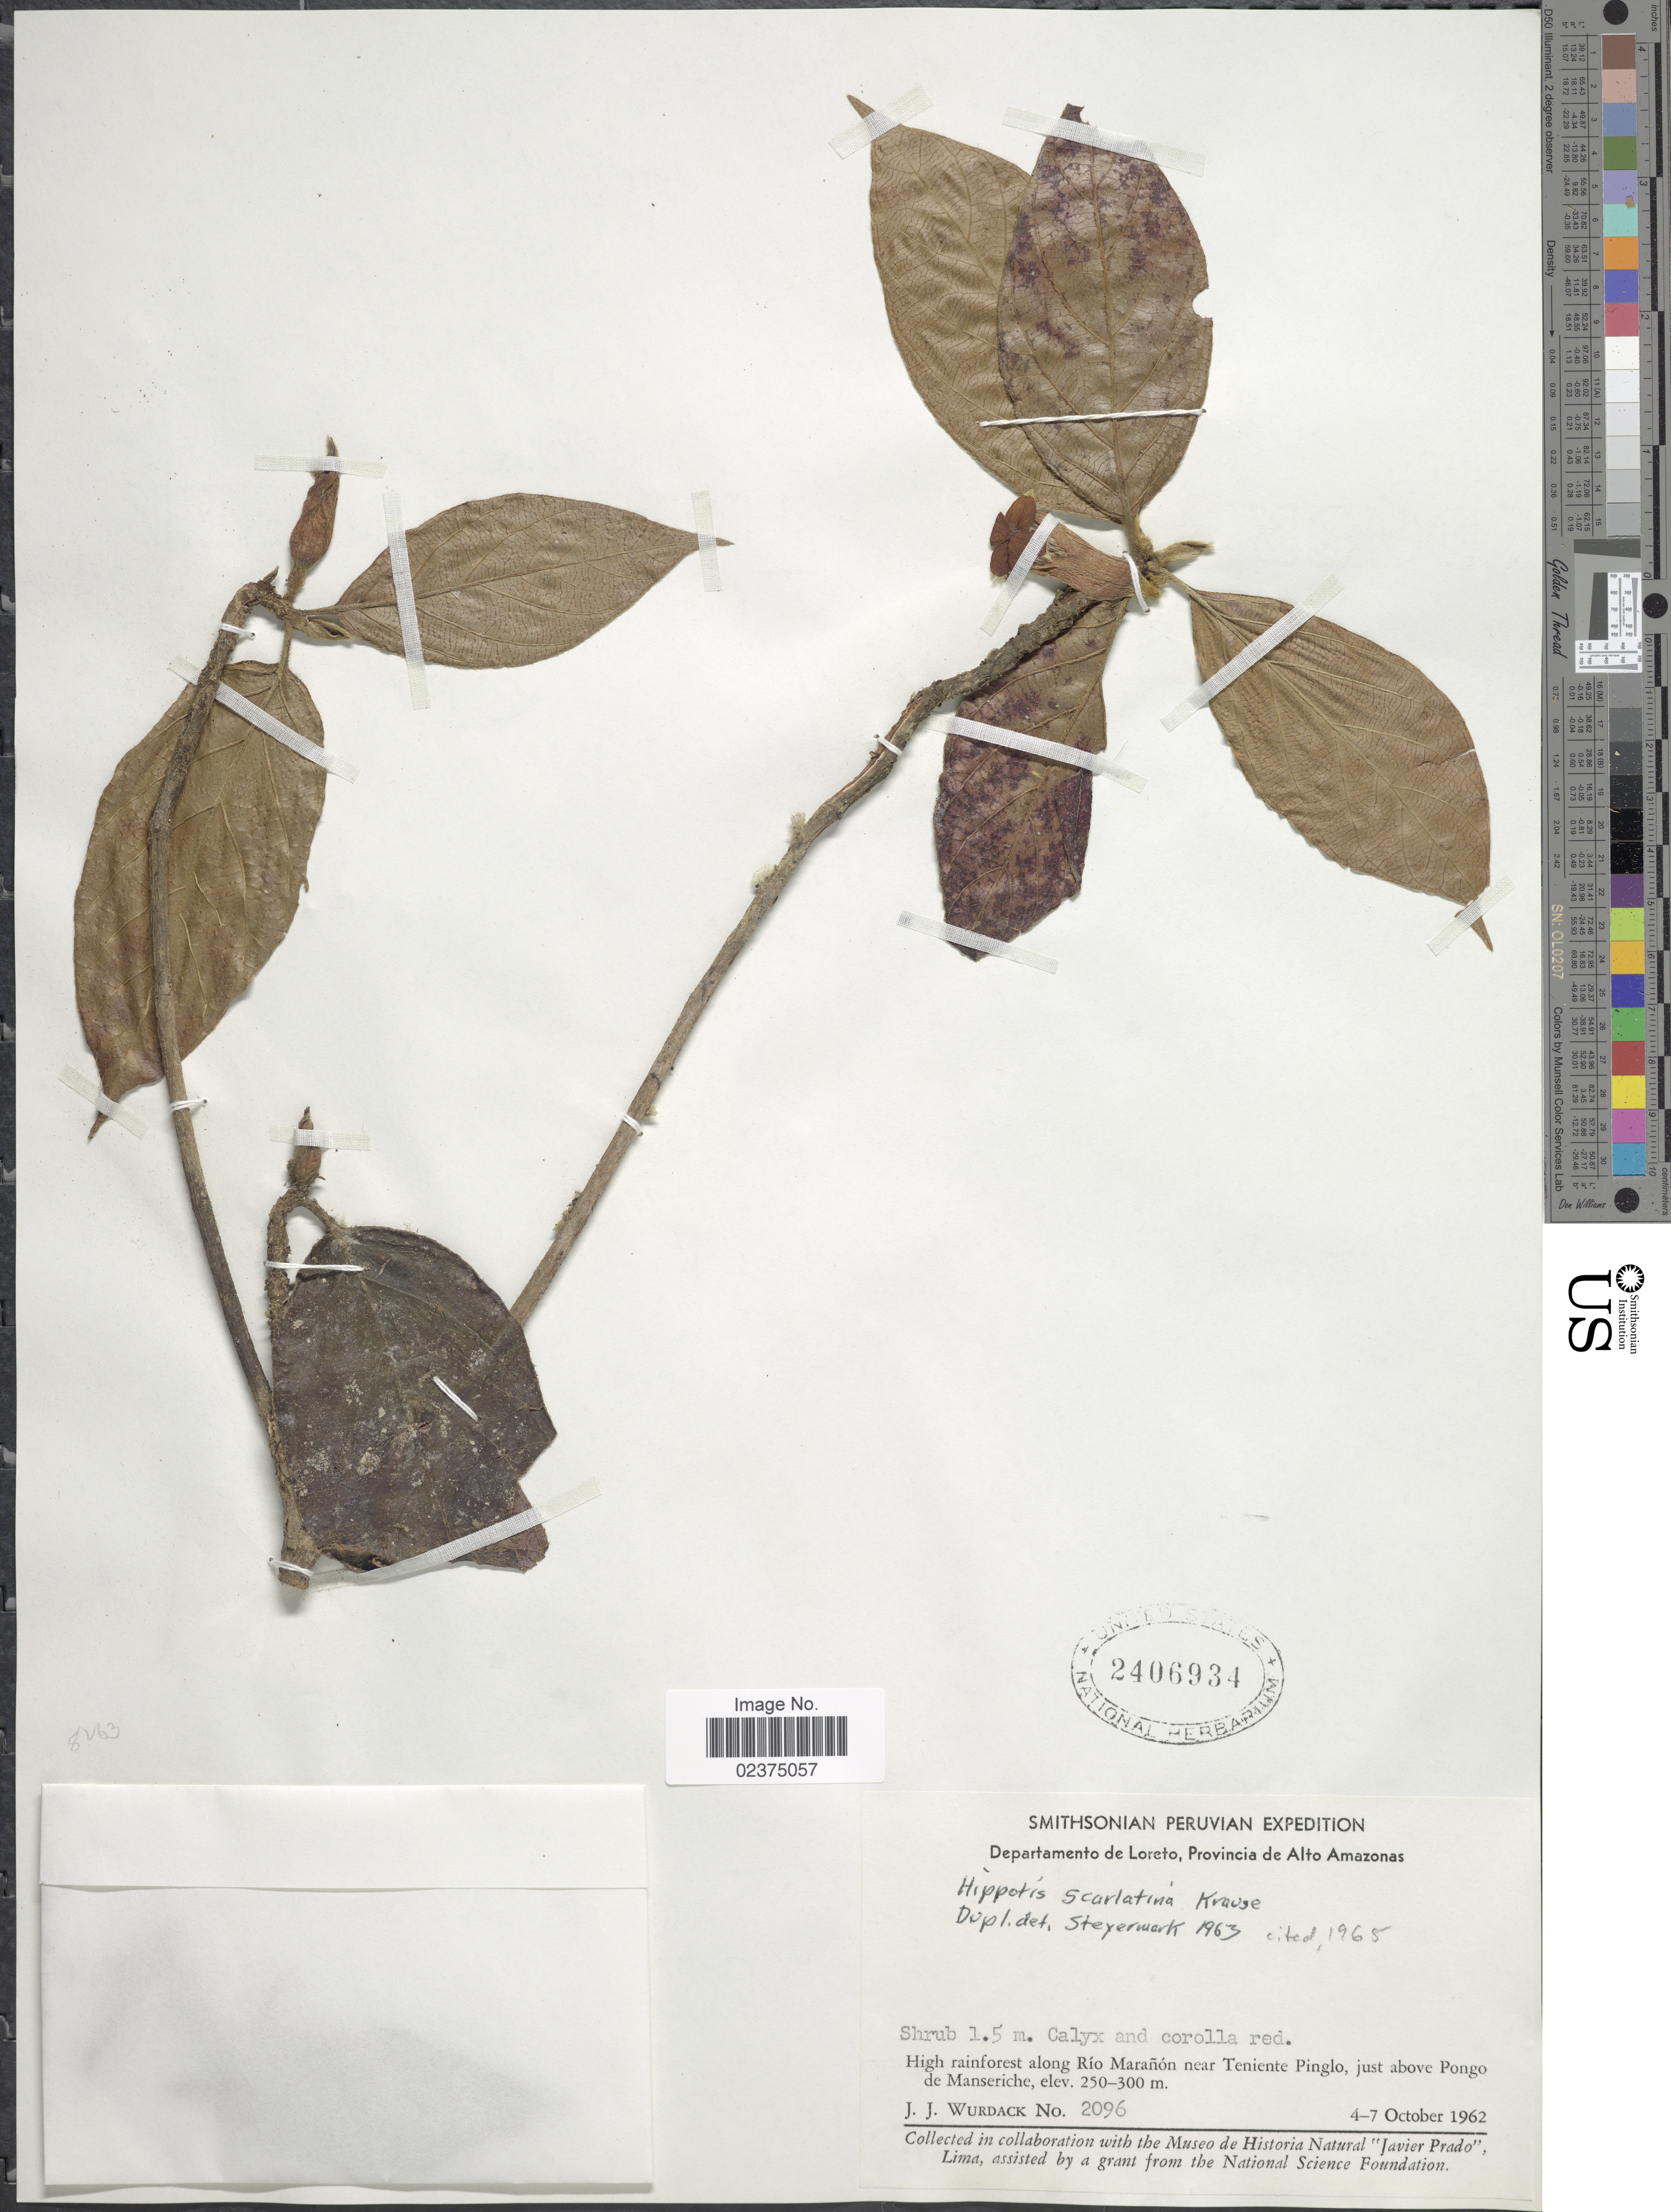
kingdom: Plantae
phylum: Tracheophyta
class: Magnoliopsida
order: Gentianales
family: Rubiaceae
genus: Hippotis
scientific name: Hippotis scarlatina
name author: K. Krause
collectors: J. J. Wurdack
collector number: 2096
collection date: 1962-10-04/1962-10-07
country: Peru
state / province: Loreto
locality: Provincia de Alto Amazonas, high rainforest along Rio Maranon near Teniente Pinglo, just above Pongo de Manseriche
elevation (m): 250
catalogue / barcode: US 2406934